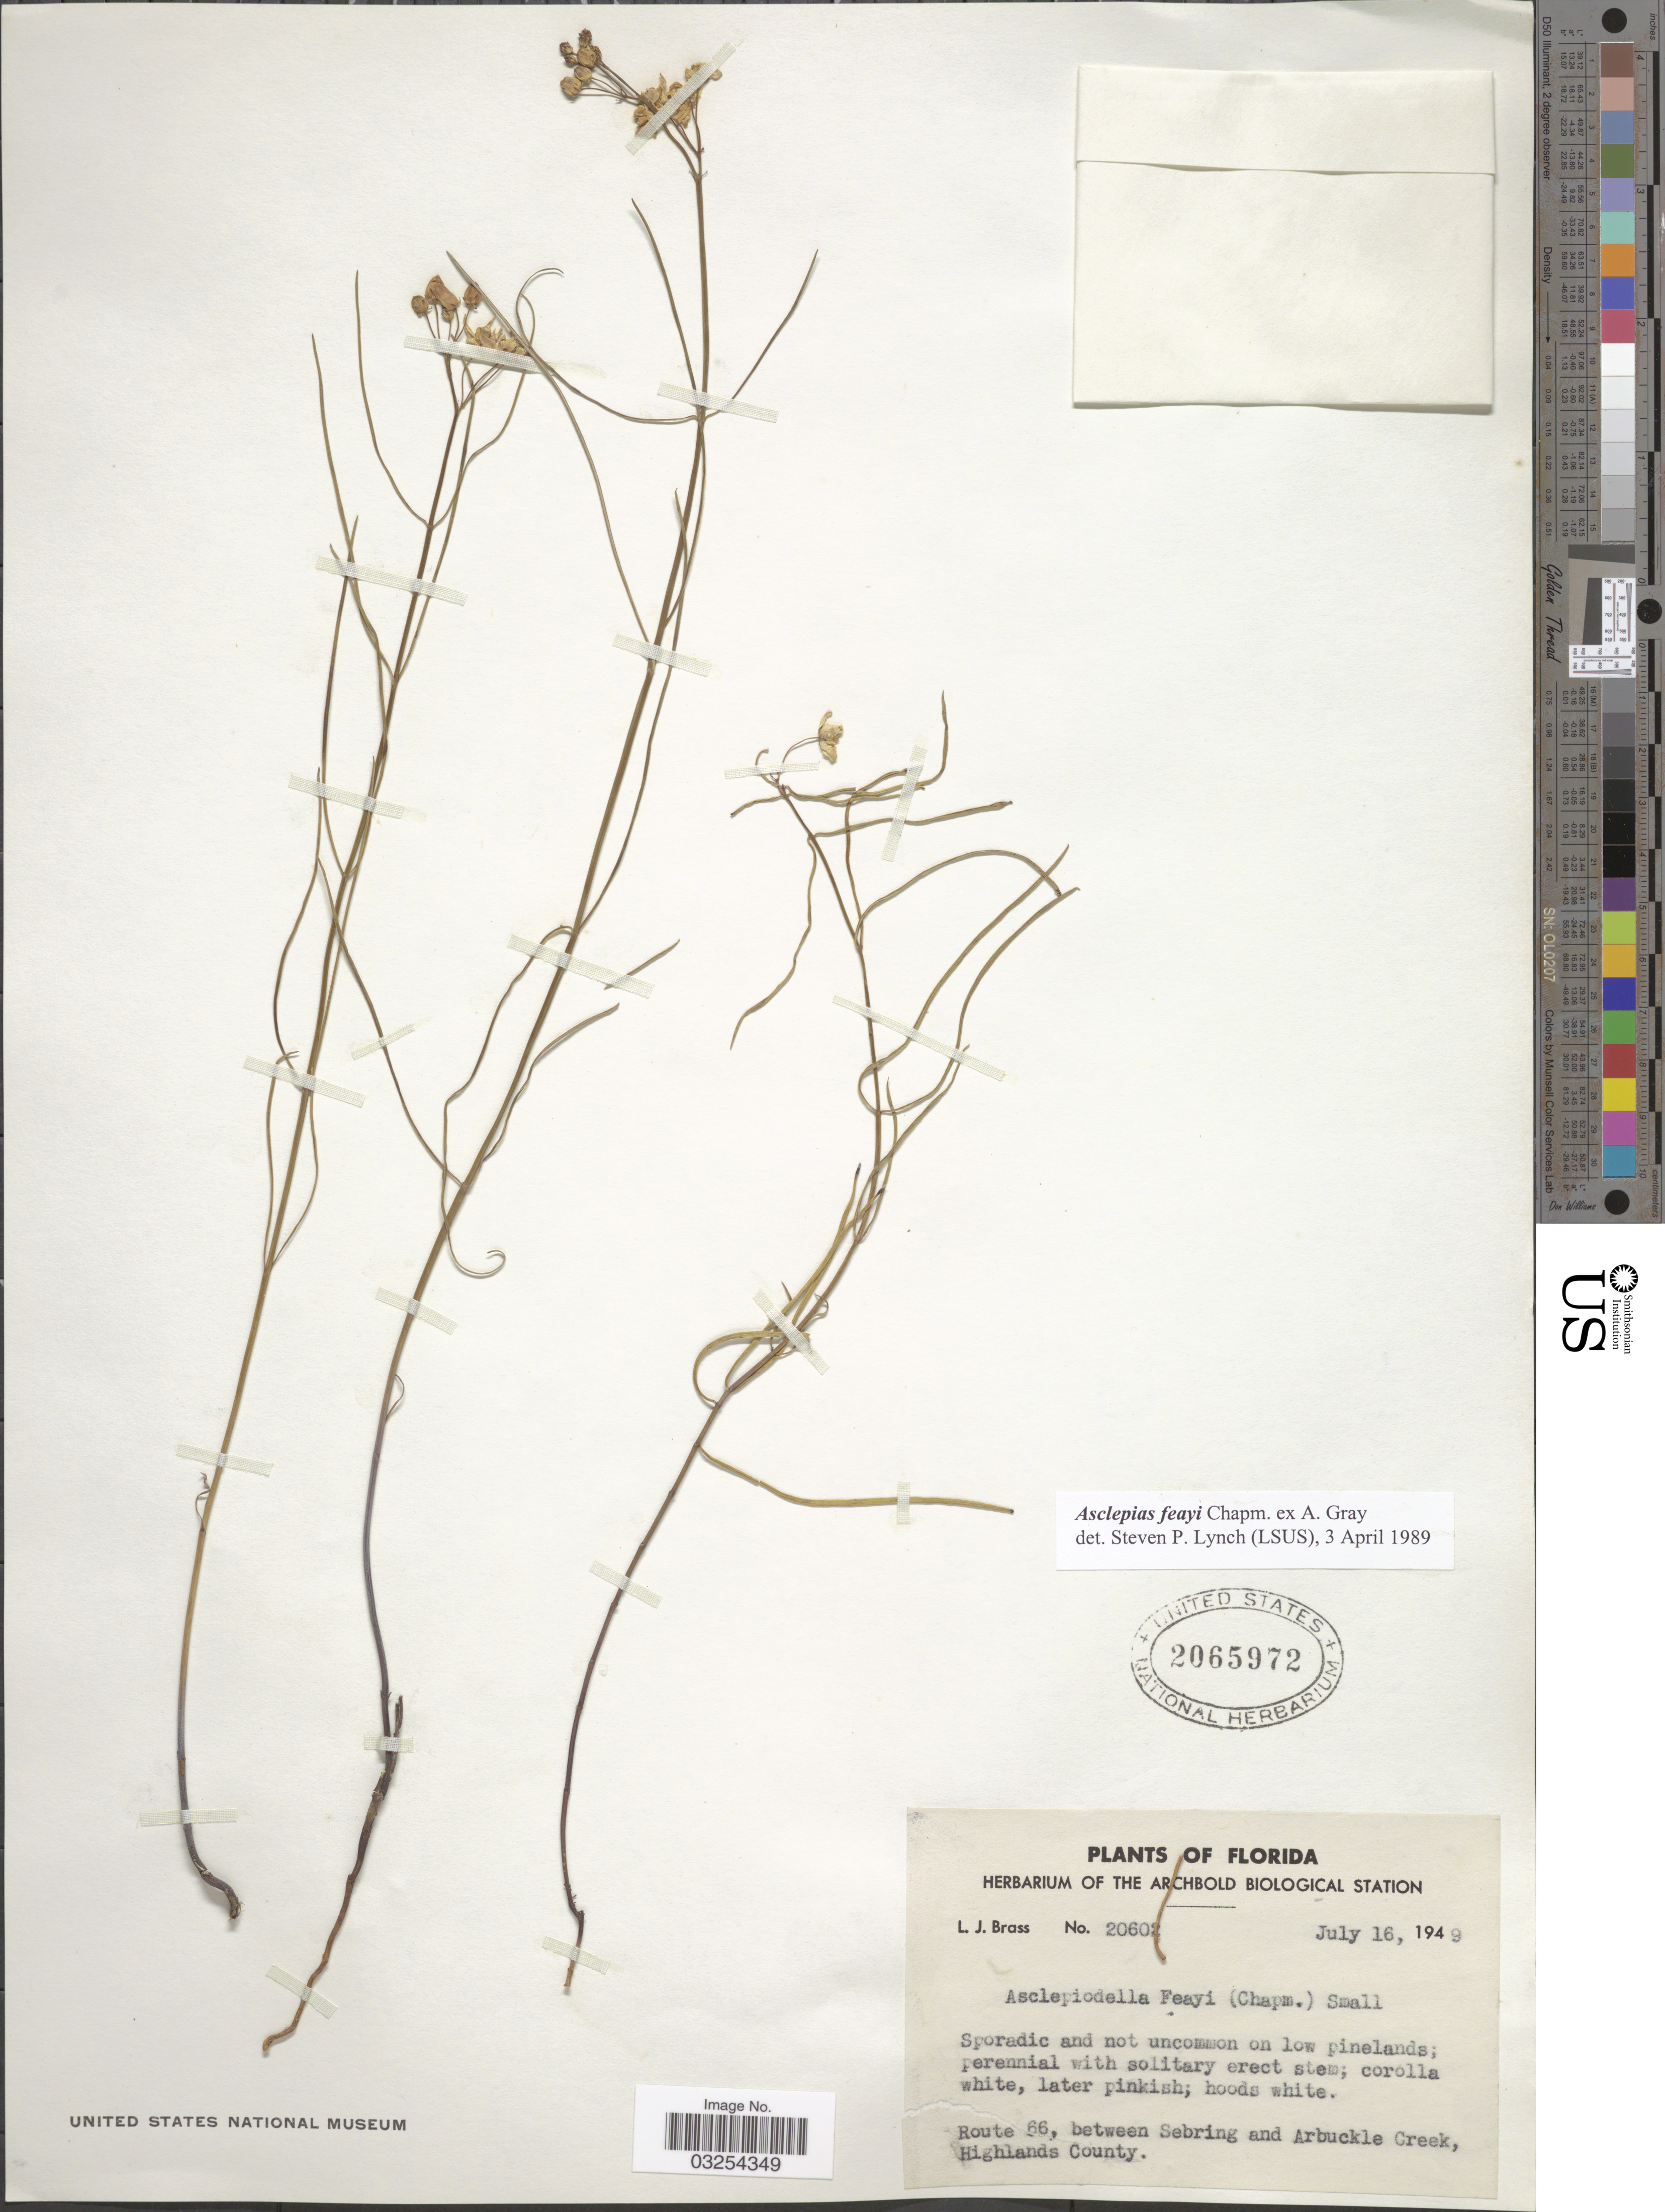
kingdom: Plantae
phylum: Tracheophyta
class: Magnoliopsida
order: Gentianales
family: Apocynaceae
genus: Asclepias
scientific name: Asclepias feayi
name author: Chapm. ex A. Gray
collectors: L. J. Brass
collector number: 20602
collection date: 1949-07-16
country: United States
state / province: Florida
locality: Route 66, between Sebring and Arbuckle Creek, Highlands County.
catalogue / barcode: US 2065972